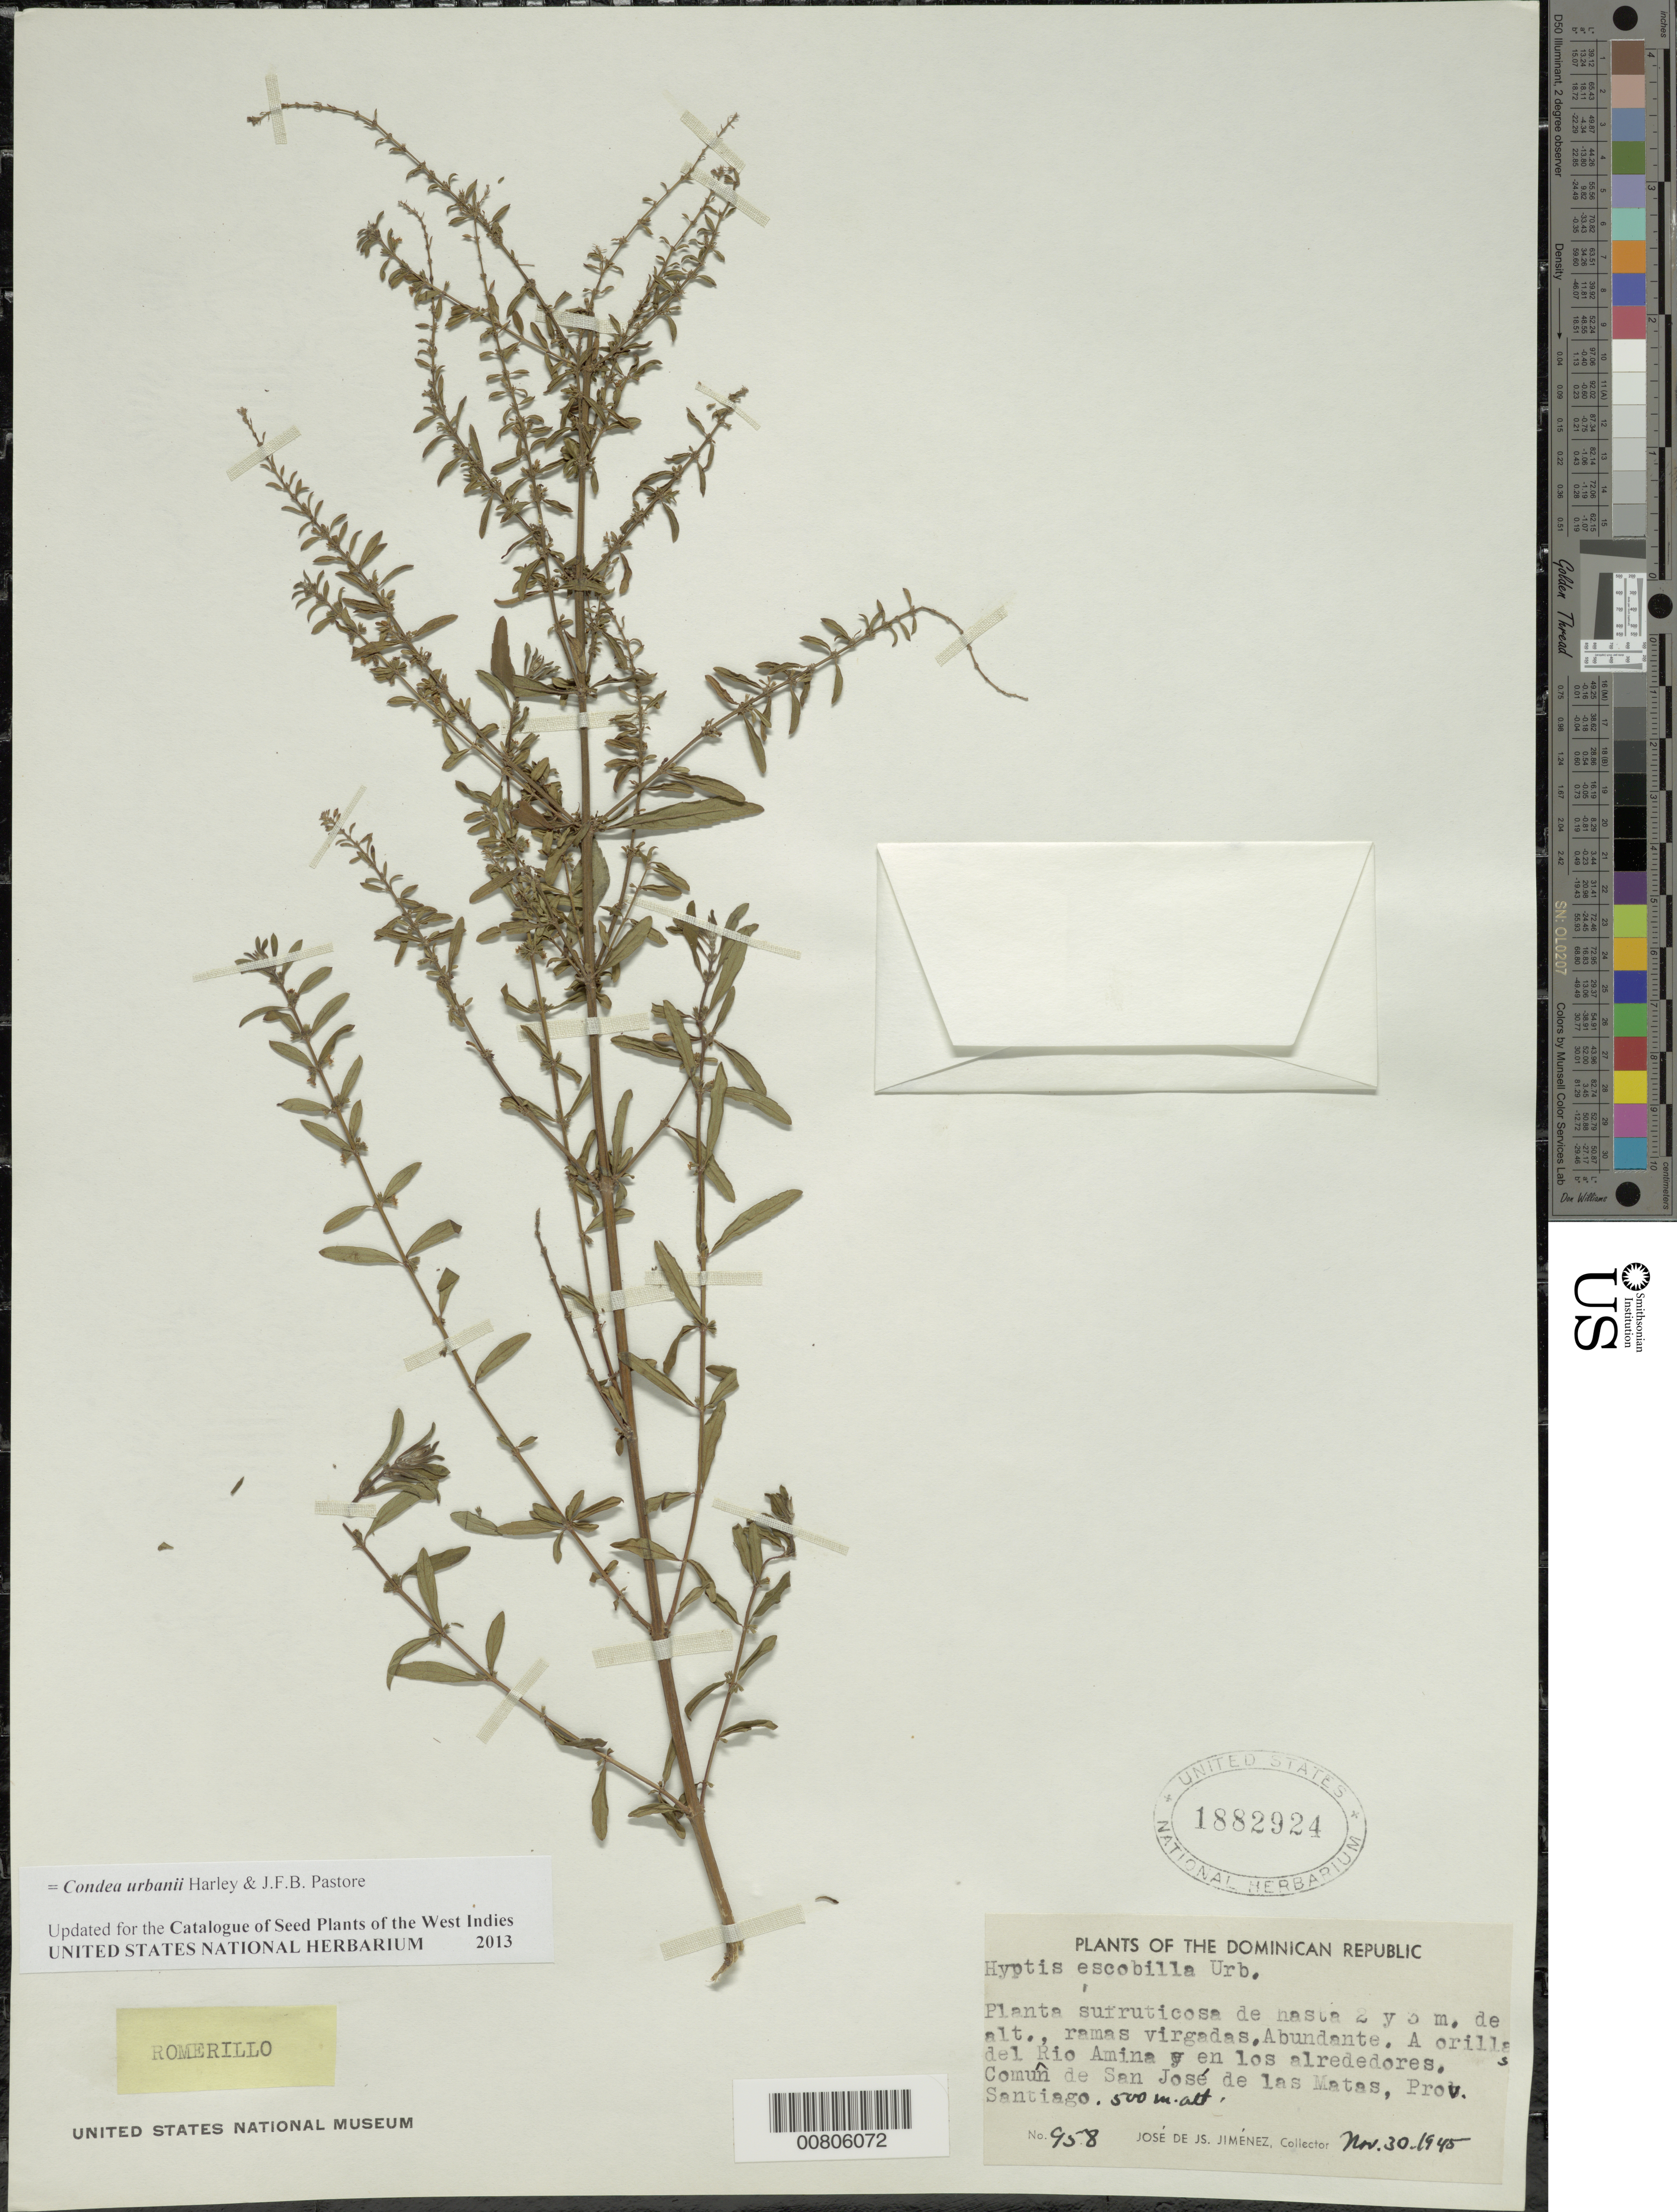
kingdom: Plantae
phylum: Tracheophyta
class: Magnoliopsida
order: Lamiales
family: Lamiaceae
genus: Condea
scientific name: Condea urbanii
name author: Harley & J.F.B. Pastore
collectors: J. J. Jiménez Almonte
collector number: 958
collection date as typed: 30 Nov 1945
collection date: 1945-11-30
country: Dominican Republic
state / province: Santiago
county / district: San José de las Matas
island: Hispaniola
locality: Rio Amina y en los alrededores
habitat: Orillas del rio; abundante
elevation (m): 500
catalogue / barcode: US 1882924